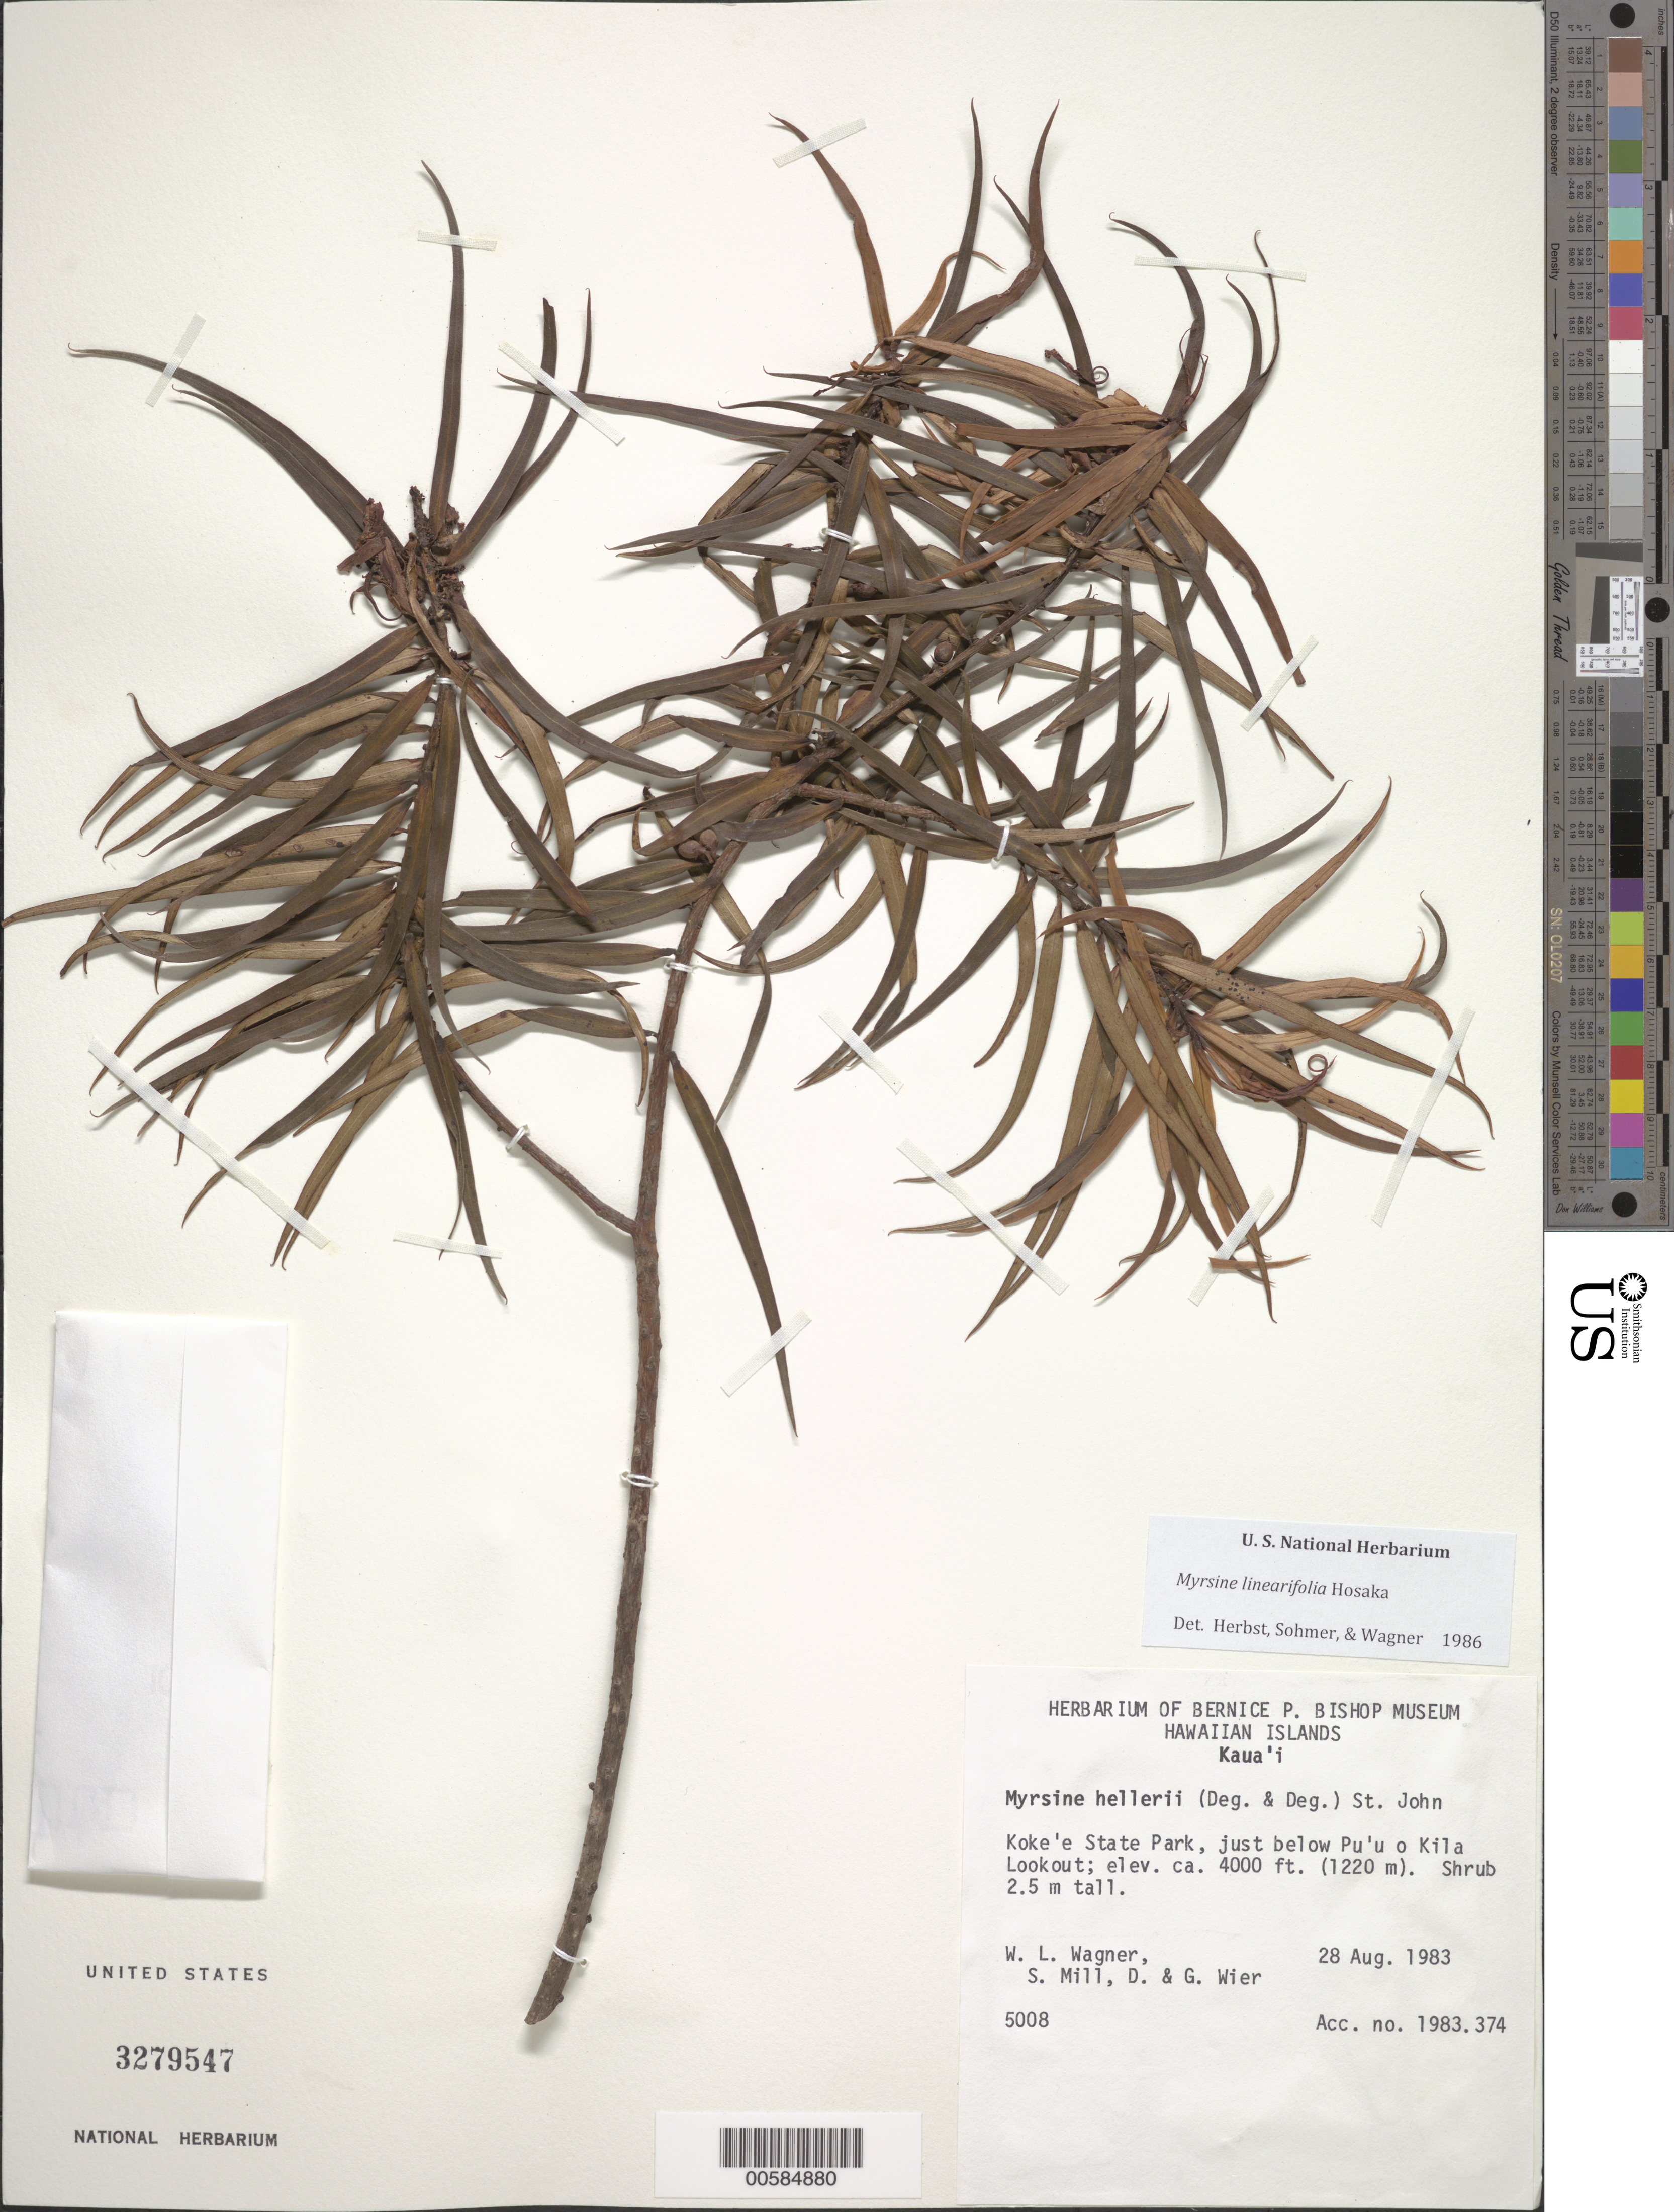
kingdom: Plantae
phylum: Tracheophyta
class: Magnoliopsida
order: Ericales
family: Primulaceae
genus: Myrsine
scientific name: Myrsine linearifolia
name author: Hosaka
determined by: Herbst, D. R.; Sohmer, S. H.; Wagner, W. L.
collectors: W. L. Wagner, S. W. Miller, D. Wier & G. Wier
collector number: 5008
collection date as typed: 28 Aug 1983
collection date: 1983-08-28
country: United States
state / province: Hawaii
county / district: Kauai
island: Kaua'i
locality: Koke'e State Park, just below Pu'u o Kila Lookout.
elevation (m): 1220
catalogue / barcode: US 3279547